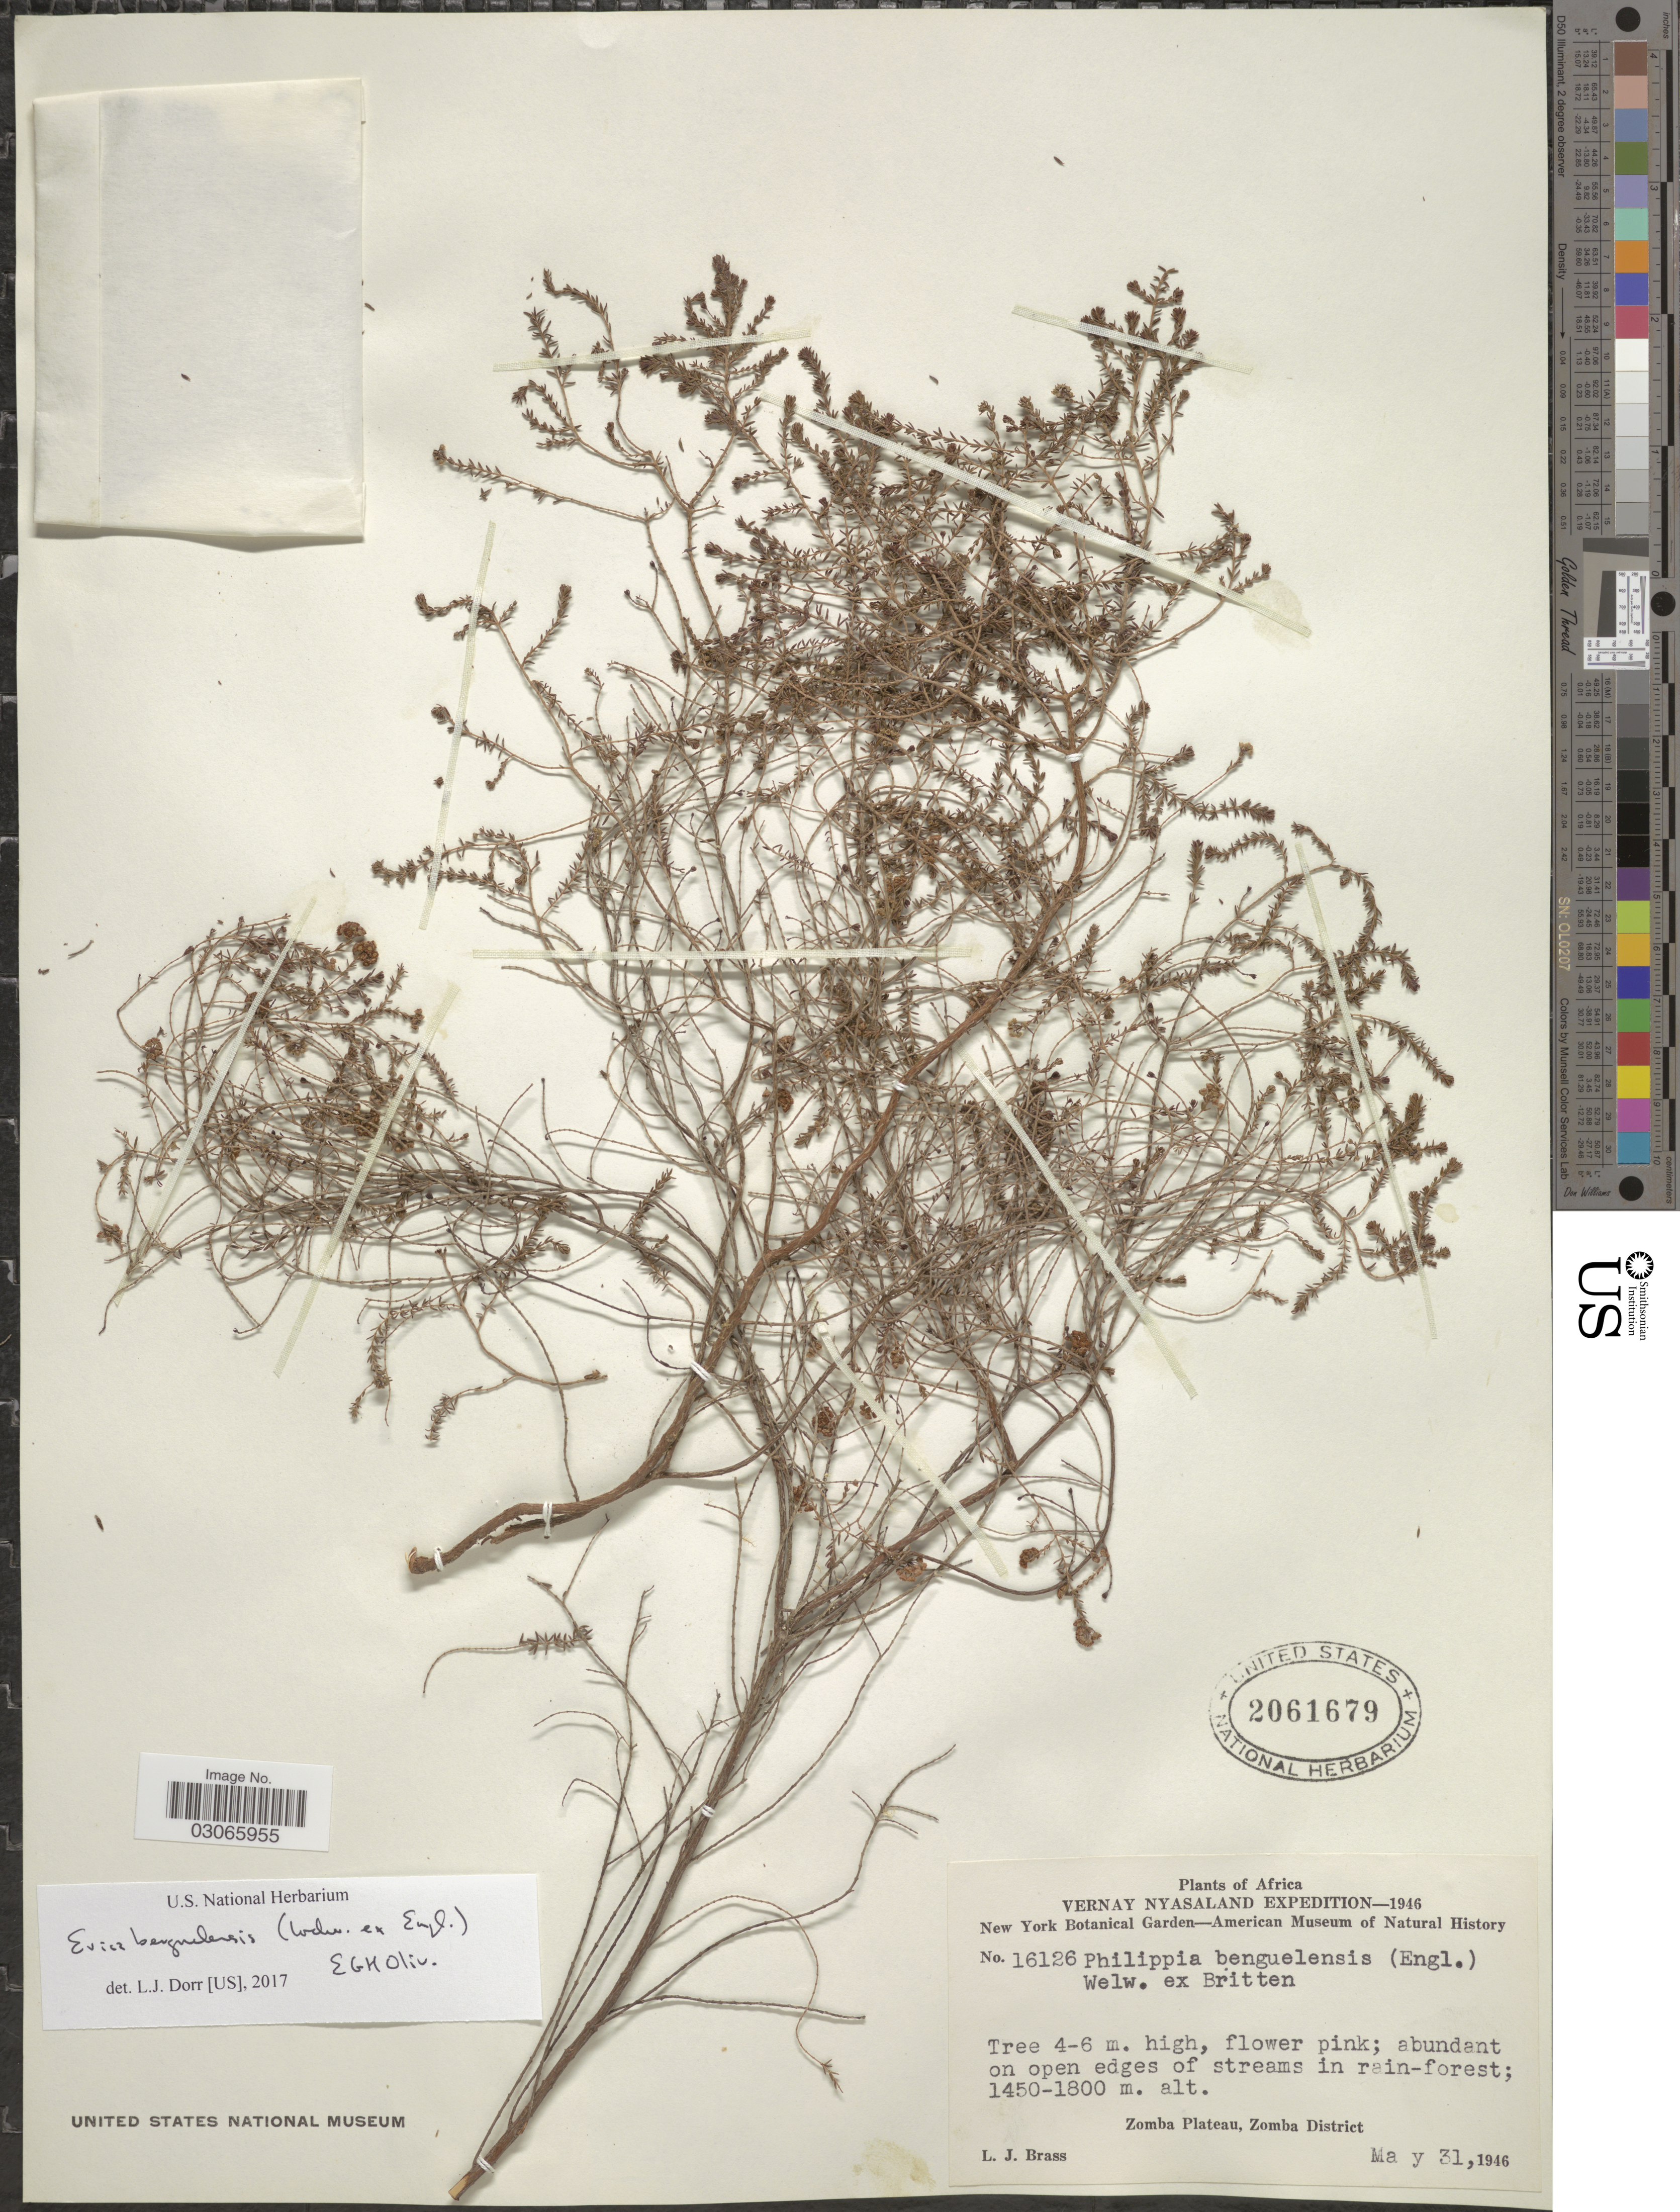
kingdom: Plantae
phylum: Tracheophyta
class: Magnoliopsida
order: Ericales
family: Ericaceae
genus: Erica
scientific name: Erica benguelensis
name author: (Welw. ex Engl.) E.G.H. Oliv.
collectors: L. J. Brass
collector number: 16126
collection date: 1946-05-31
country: Malawi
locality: Nyasaland. Zomba Plateau, Zomba District.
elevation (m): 1450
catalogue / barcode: US 2061679